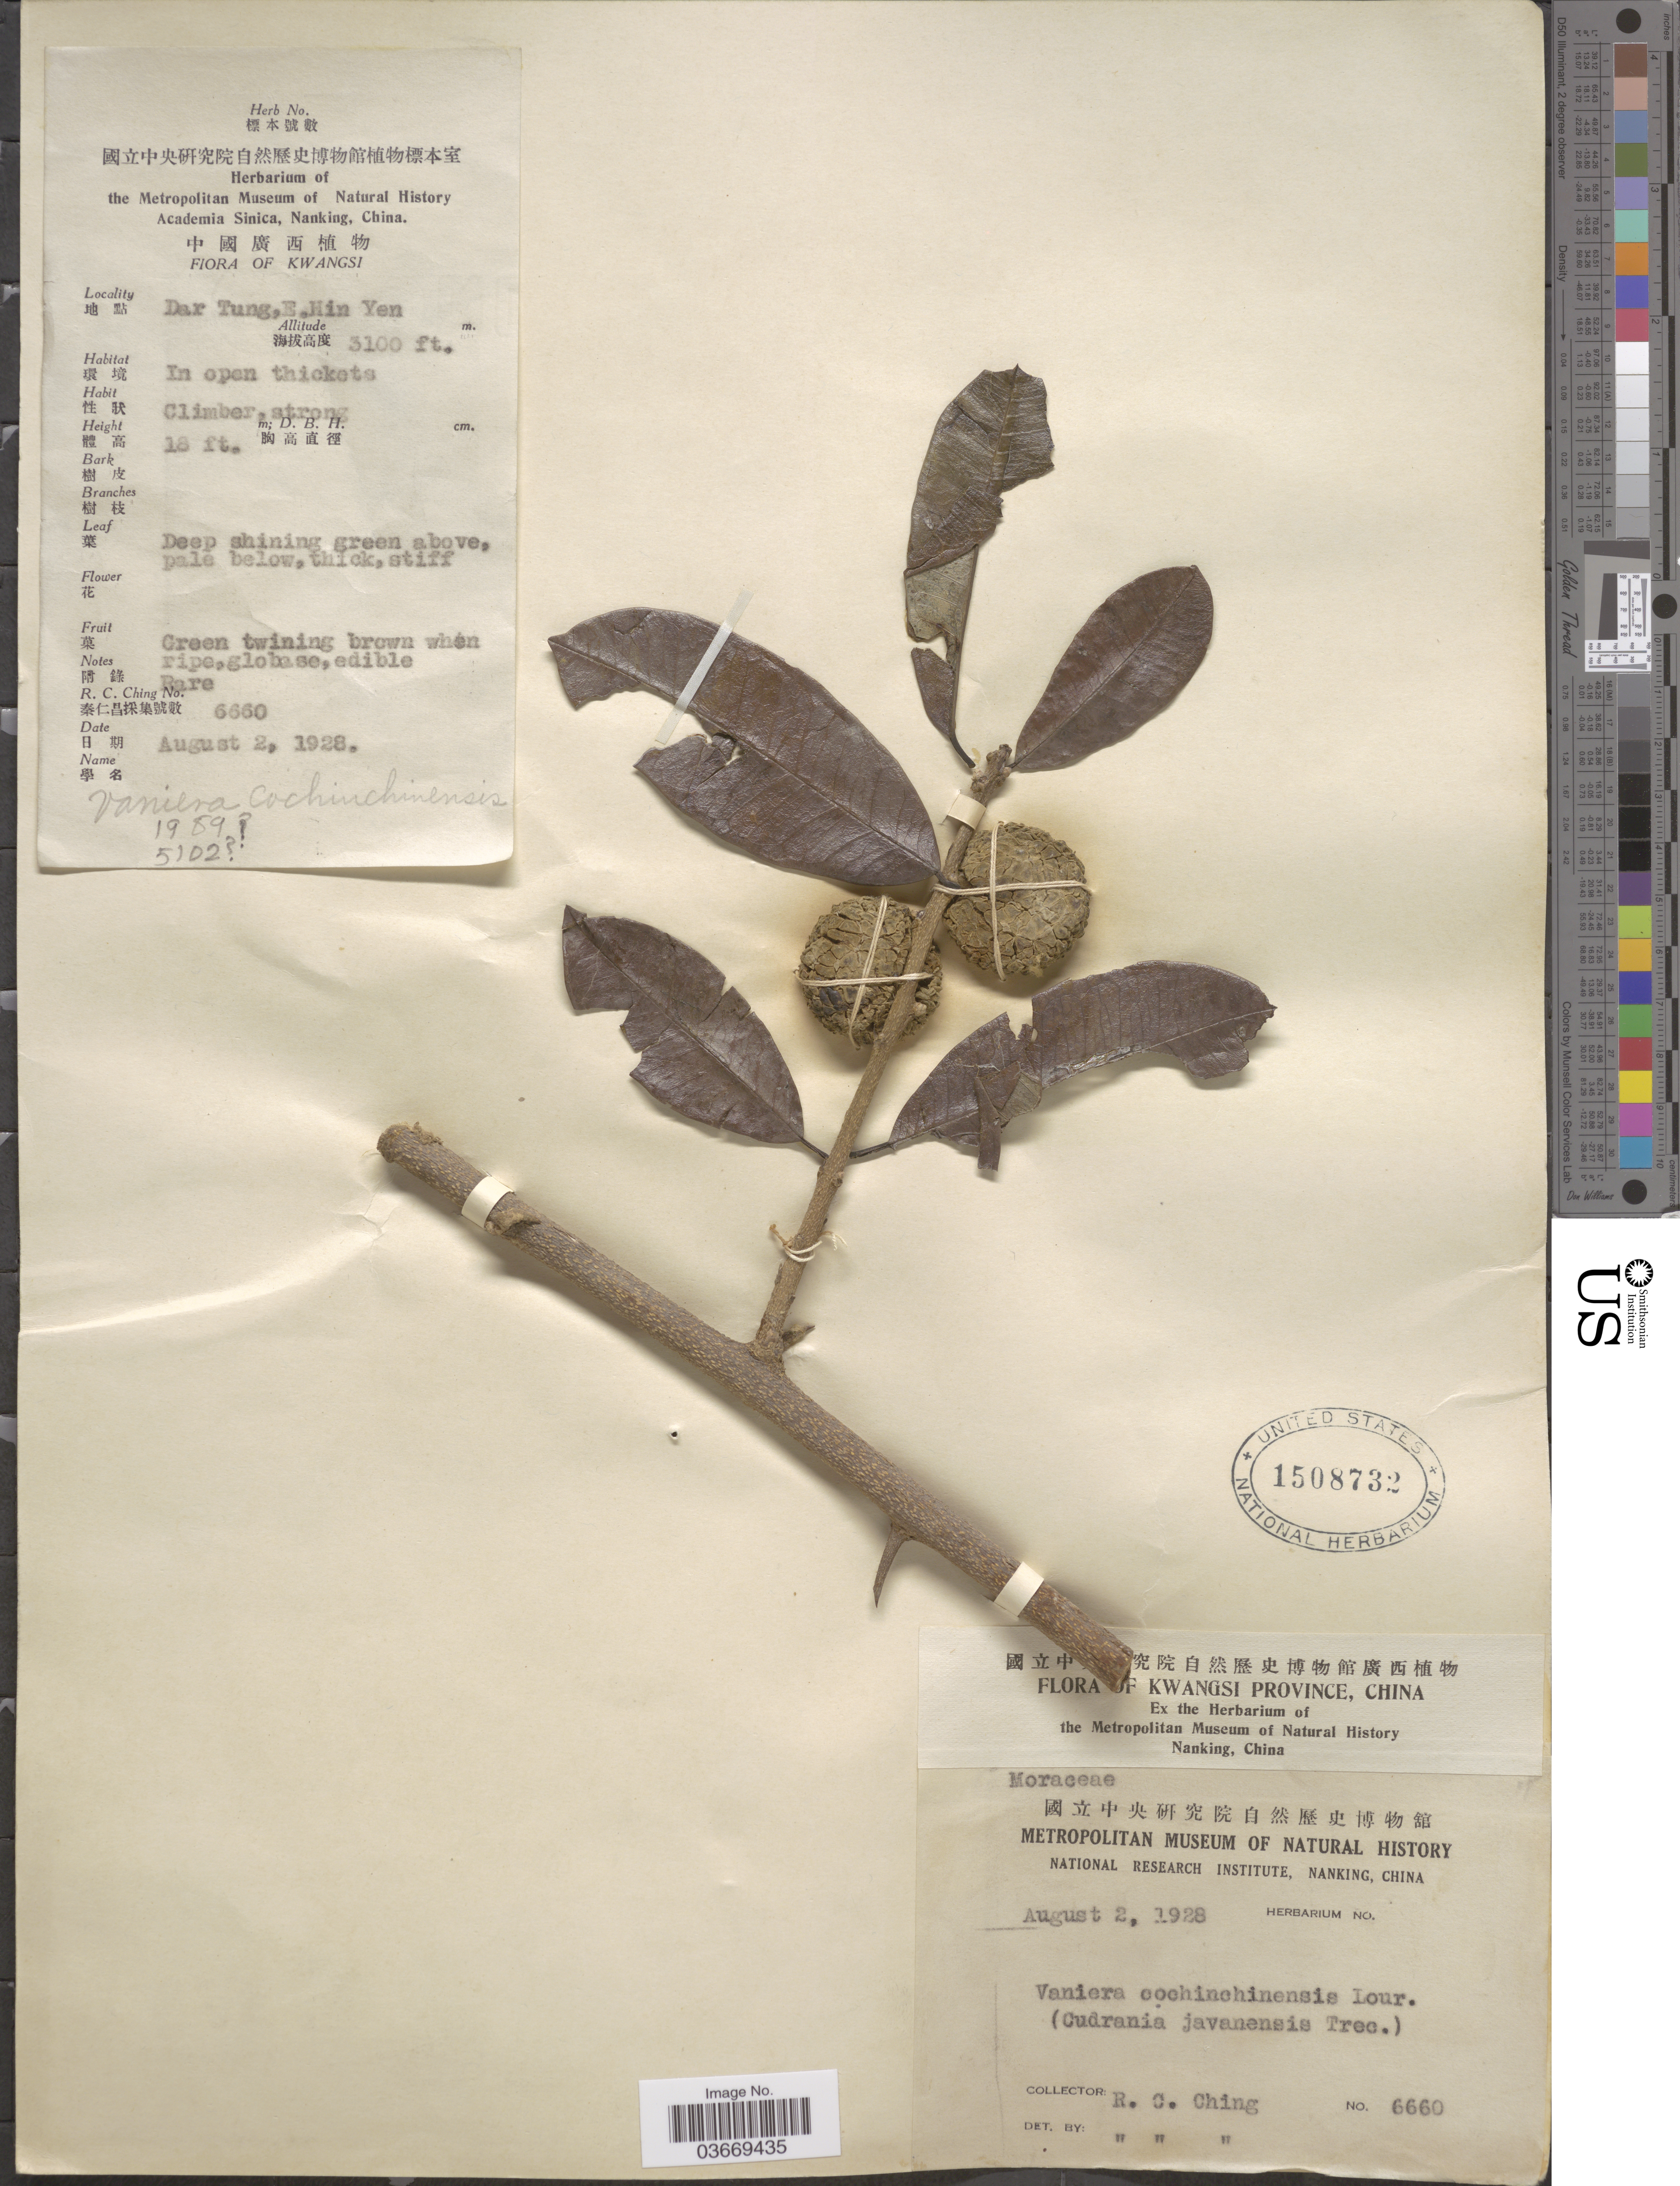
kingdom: Plantae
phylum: Tracheophyta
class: Magnoliopsida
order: Rosales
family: Moraceae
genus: Maclura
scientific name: Maclura cochinchinensis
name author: (Lour.) Corner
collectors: R. C. Ching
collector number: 6660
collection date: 1928-08-02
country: China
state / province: Guangxi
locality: Kwangsi. Dar Tung, E. Hin Yen.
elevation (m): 945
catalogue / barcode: US 1508732